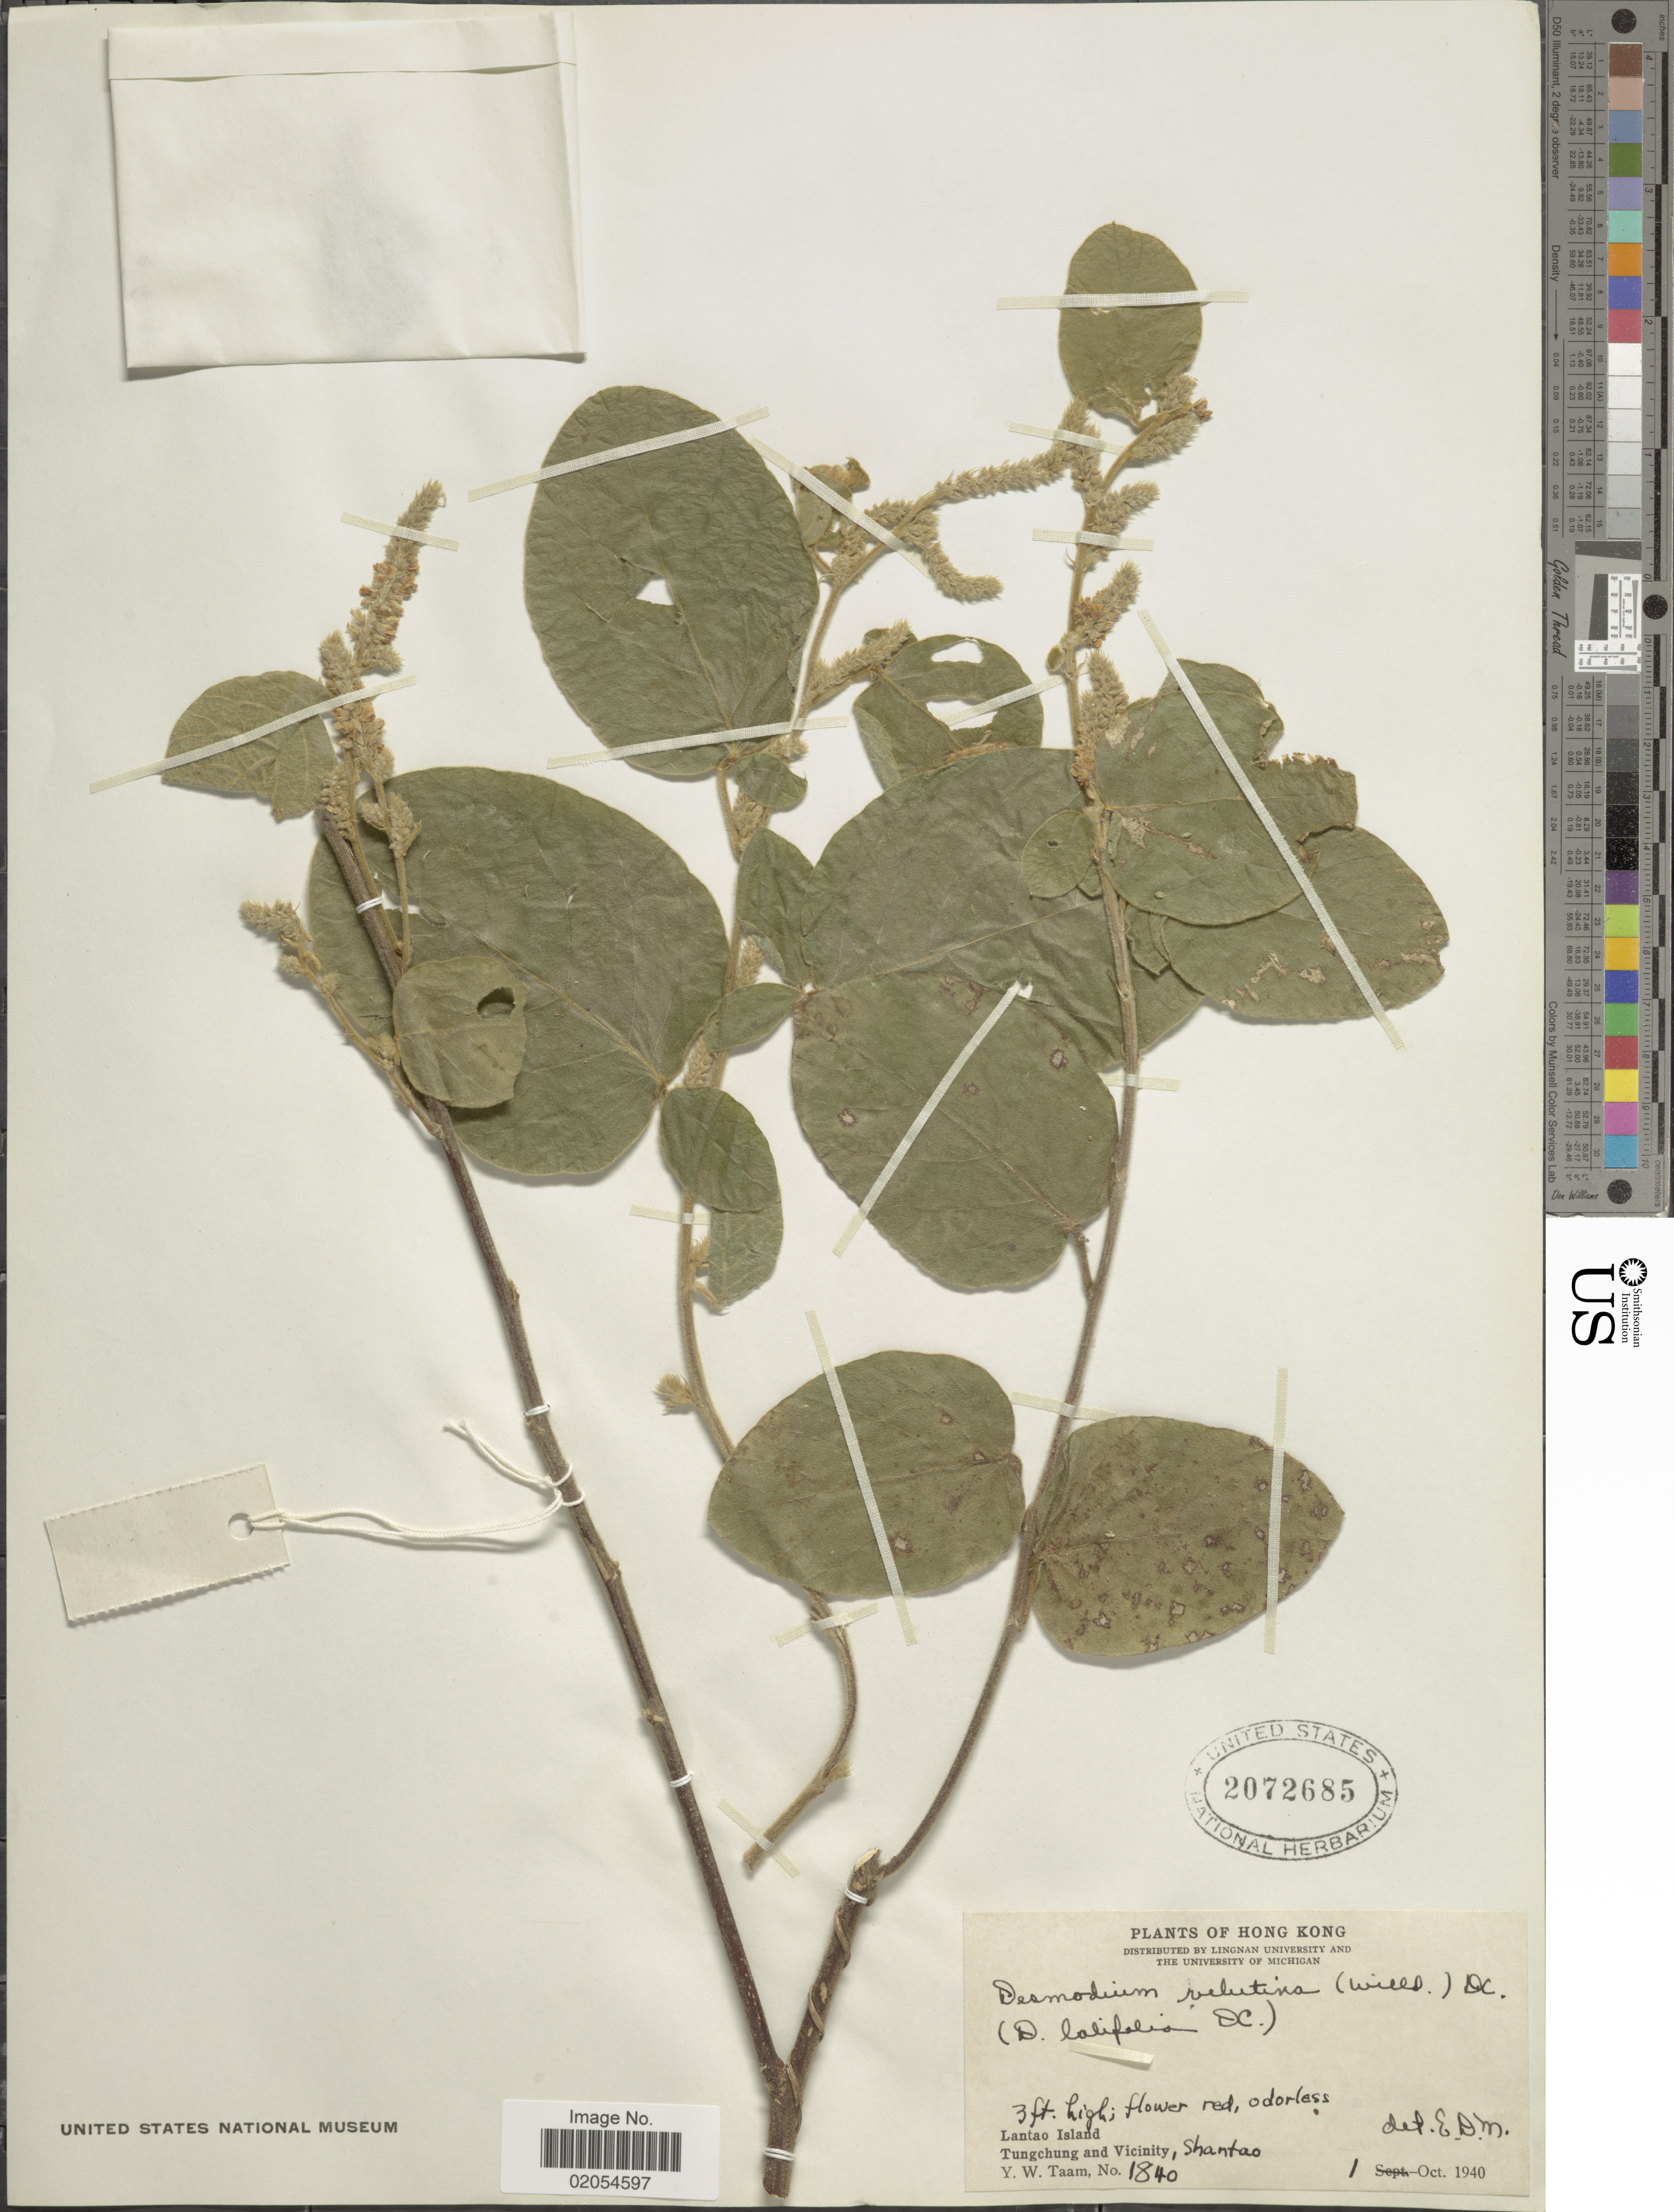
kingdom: Plantae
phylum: Tracheophyta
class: Magnoliopsida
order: Fabales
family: Fabaceae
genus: Polhillides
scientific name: Polhillides velutina subsp. velutina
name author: (Willd.) H. Ohashi & K. Ohashi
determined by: Strong, Mark T., (BOT), Smithsonian Institution - National Museum of Natural History (UNITED STATES)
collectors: Y. W. Taam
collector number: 1840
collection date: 1940-10-01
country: China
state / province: Hong Kong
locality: Lantao Island. Tungchung and Vicinity, Shantao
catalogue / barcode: US 2072685